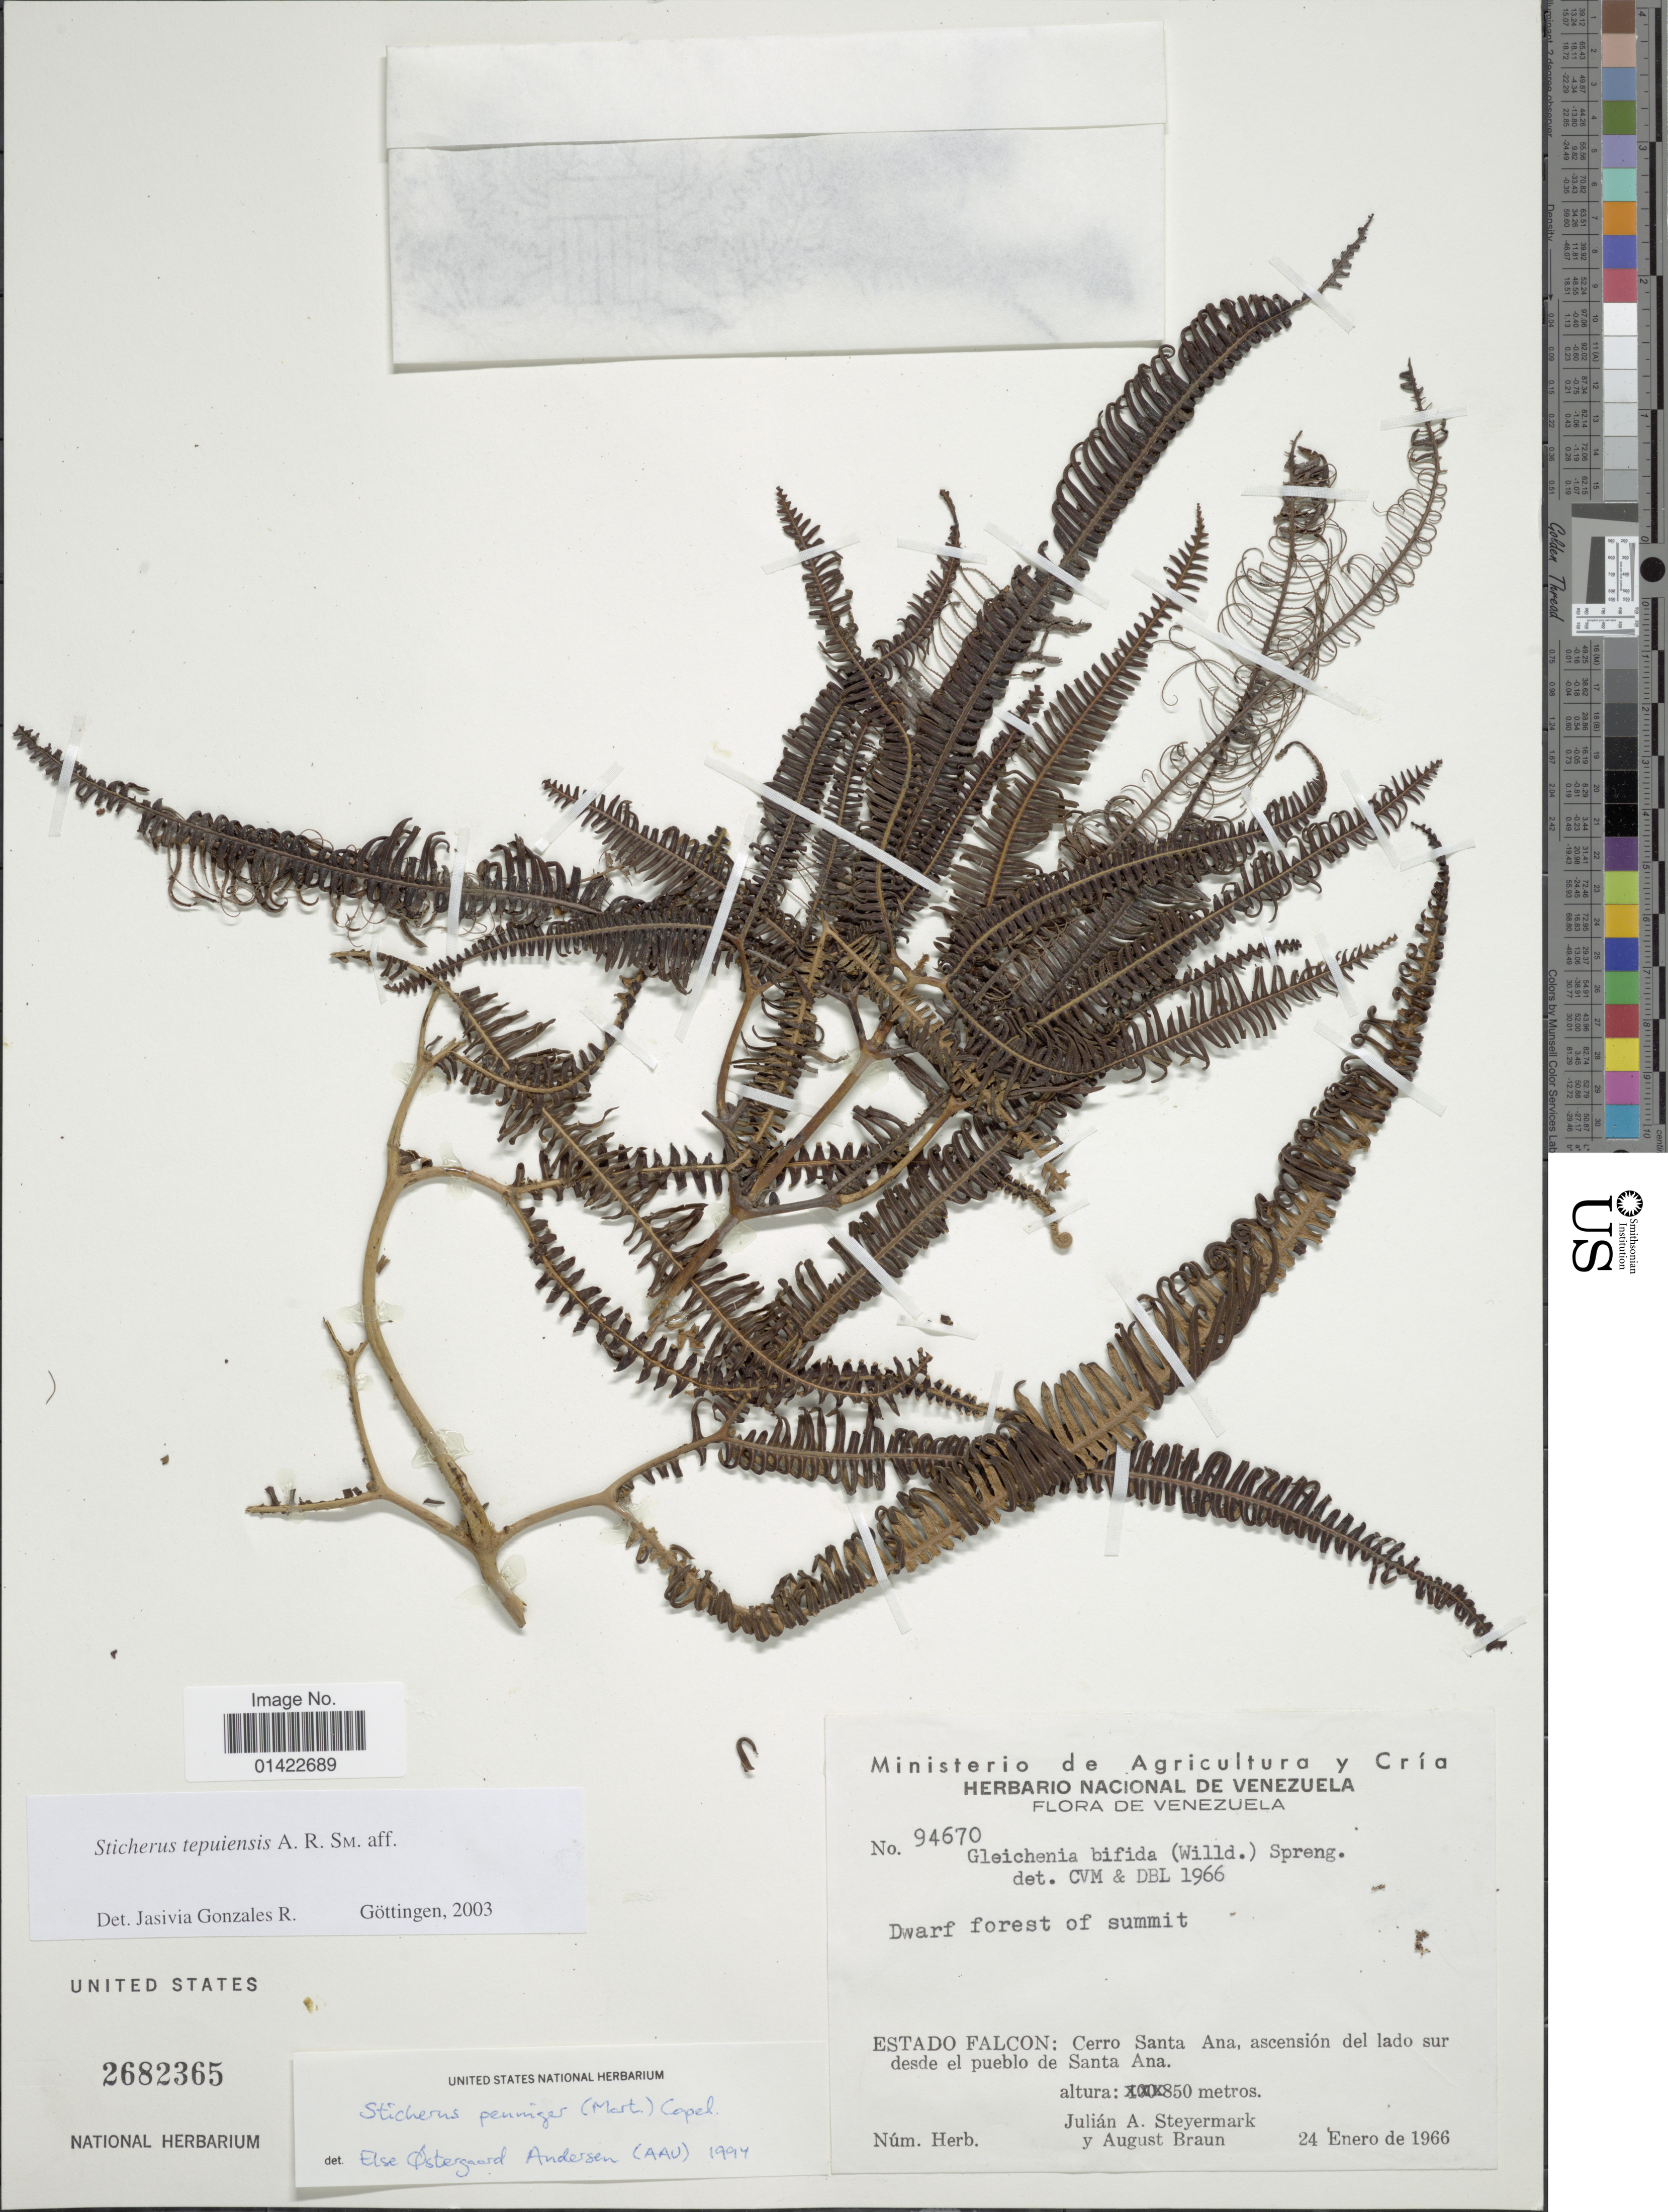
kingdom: Plantae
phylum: Tracheophyta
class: Polypodiopsida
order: Gleicheniales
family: Gleicheniaceae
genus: Sticherus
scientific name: Sticherus tepuiensis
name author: A.R. Sm.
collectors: J. Steyermark & A. Braun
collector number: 94670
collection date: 1966-01-24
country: Venezuela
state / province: Falcón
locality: Cerro Santa Ana, ascensión del lado sur desde pueblo de Santa Ana.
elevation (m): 850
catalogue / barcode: US 2682365